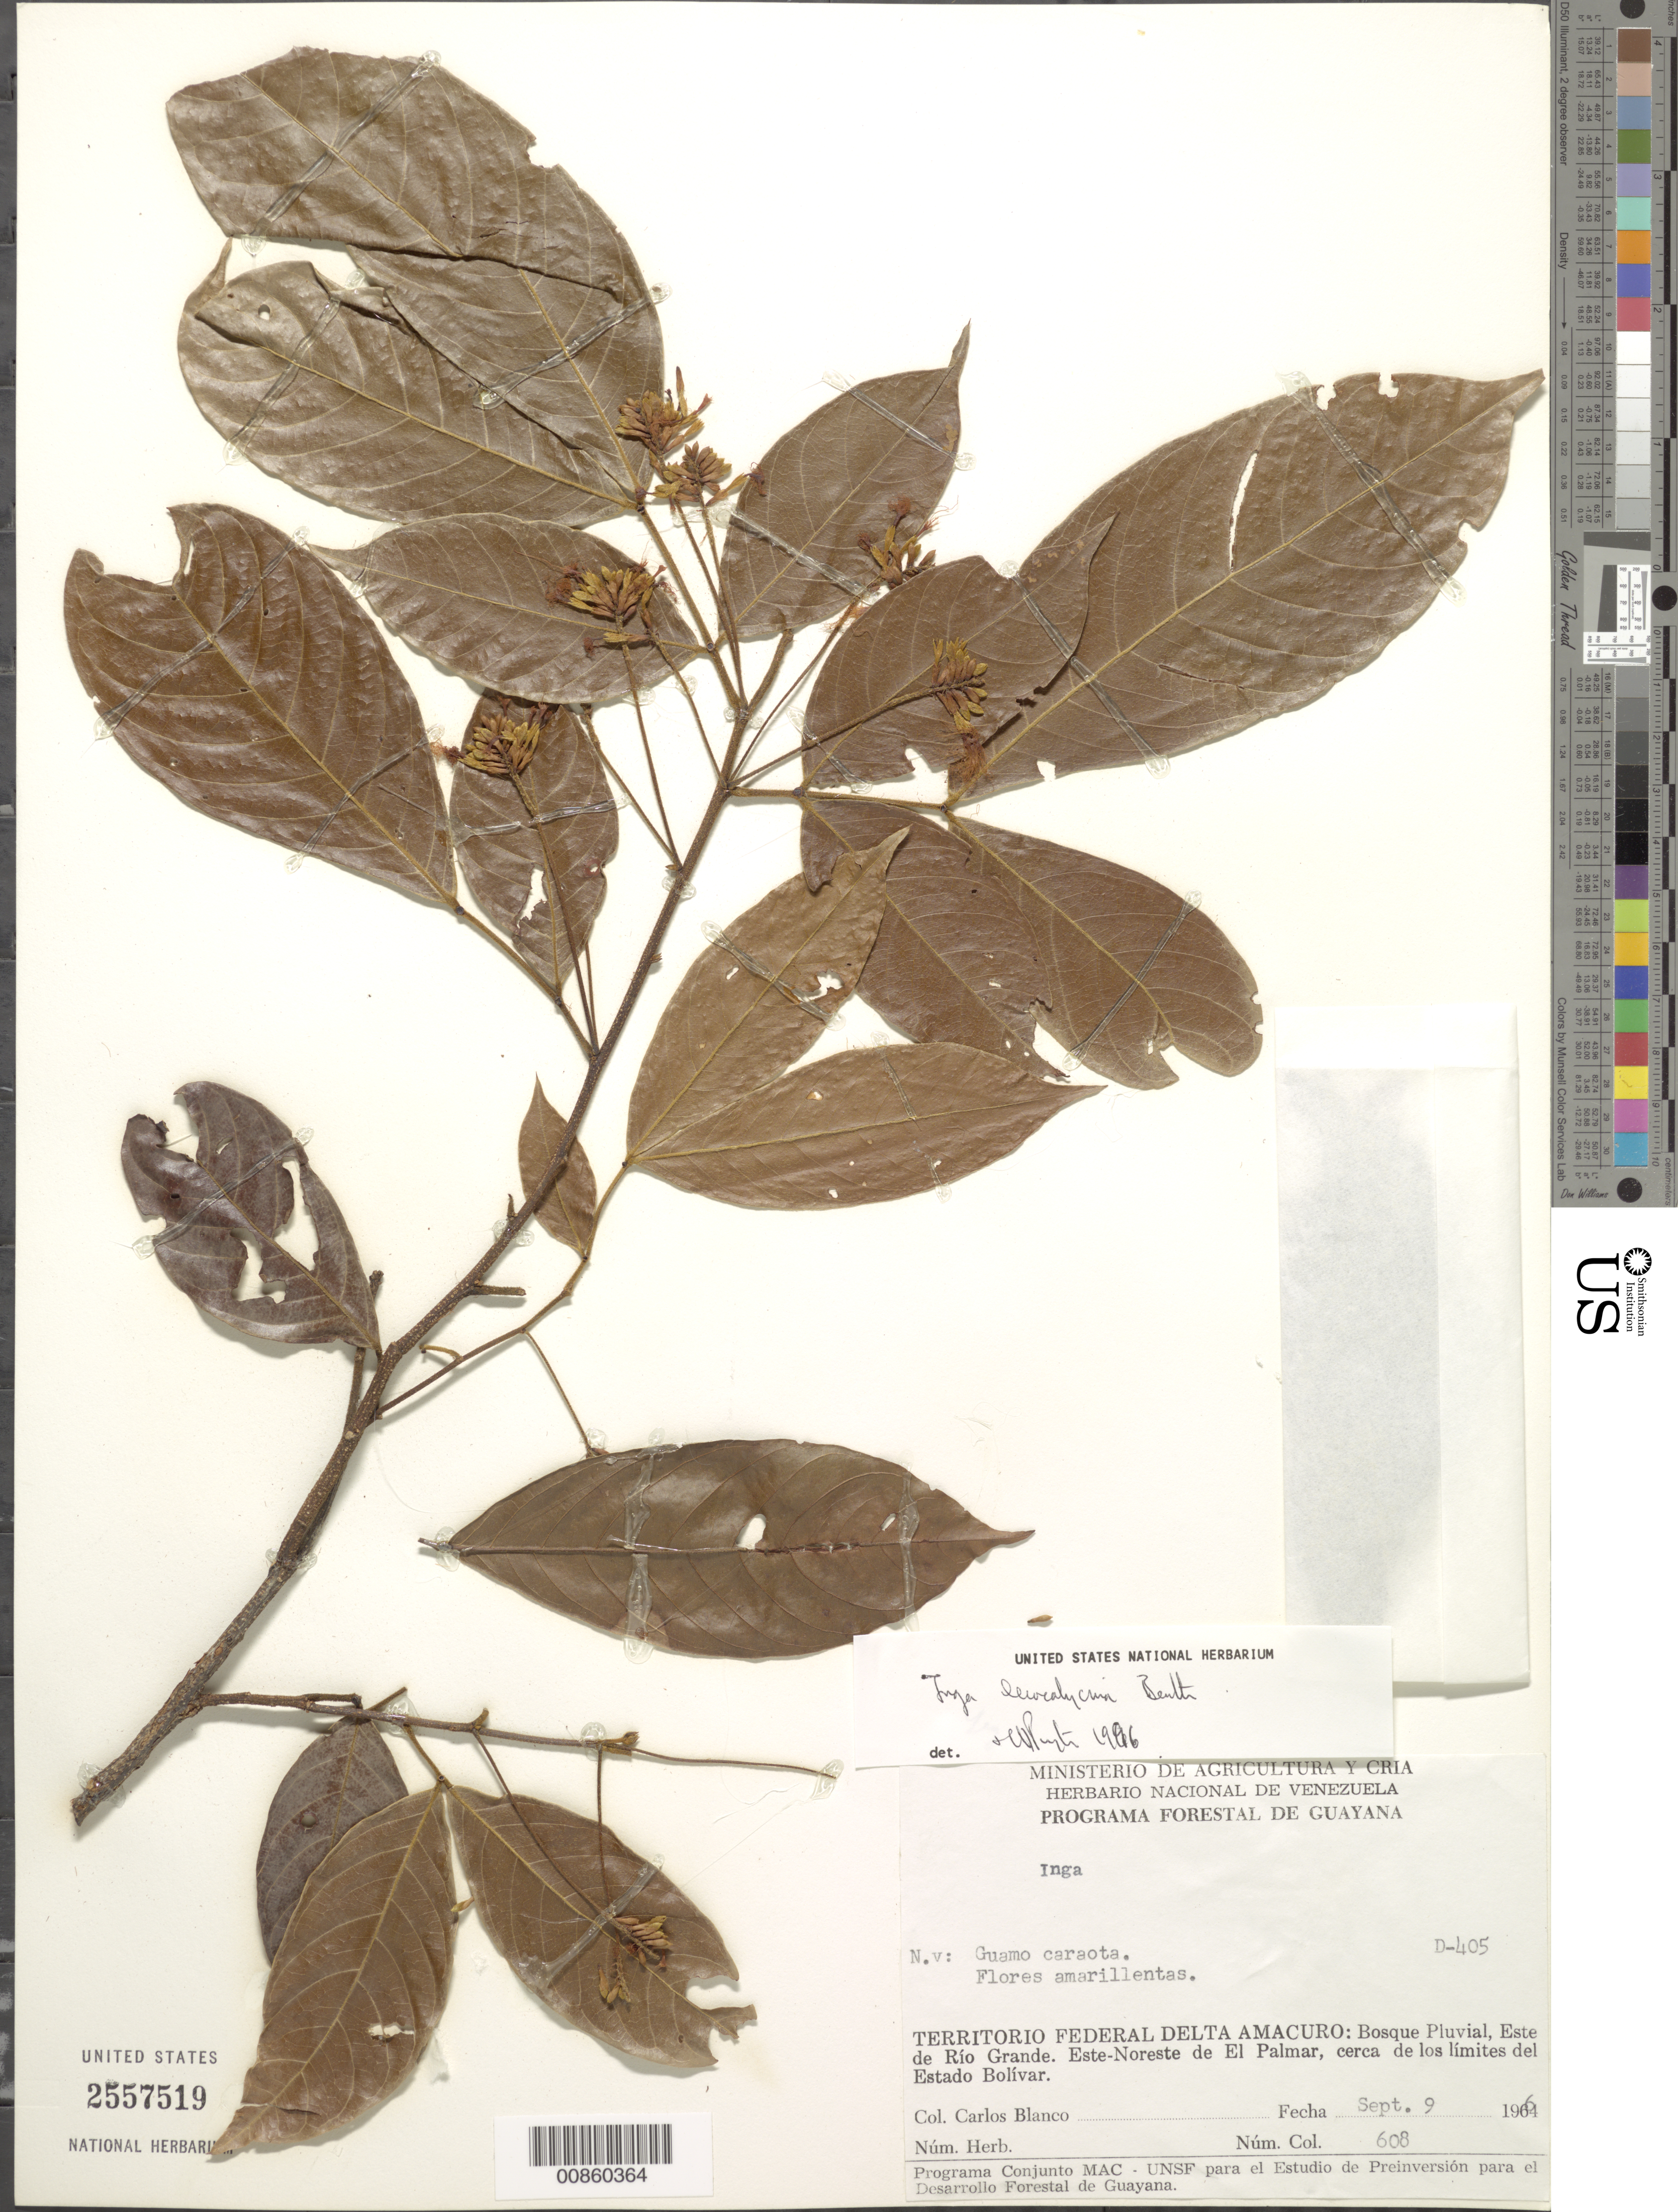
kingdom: Plantae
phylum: Tracheophyta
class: Magnoliopsida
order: Fabales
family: Fabaceae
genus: Inga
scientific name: Inga leiocalycina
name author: Benth.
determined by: Pennington, T. D., (K)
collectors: C. A. Blanco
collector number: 608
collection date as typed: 9-Sep-66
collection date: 1966-09-09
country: Venezuela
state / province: Delta Amacuro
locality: Río Grande, Este de; Este-Noreste de El Palmar, cerca de los limites del Estado Bolívar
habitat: Bosque pluvial.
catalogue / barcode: US 2557519